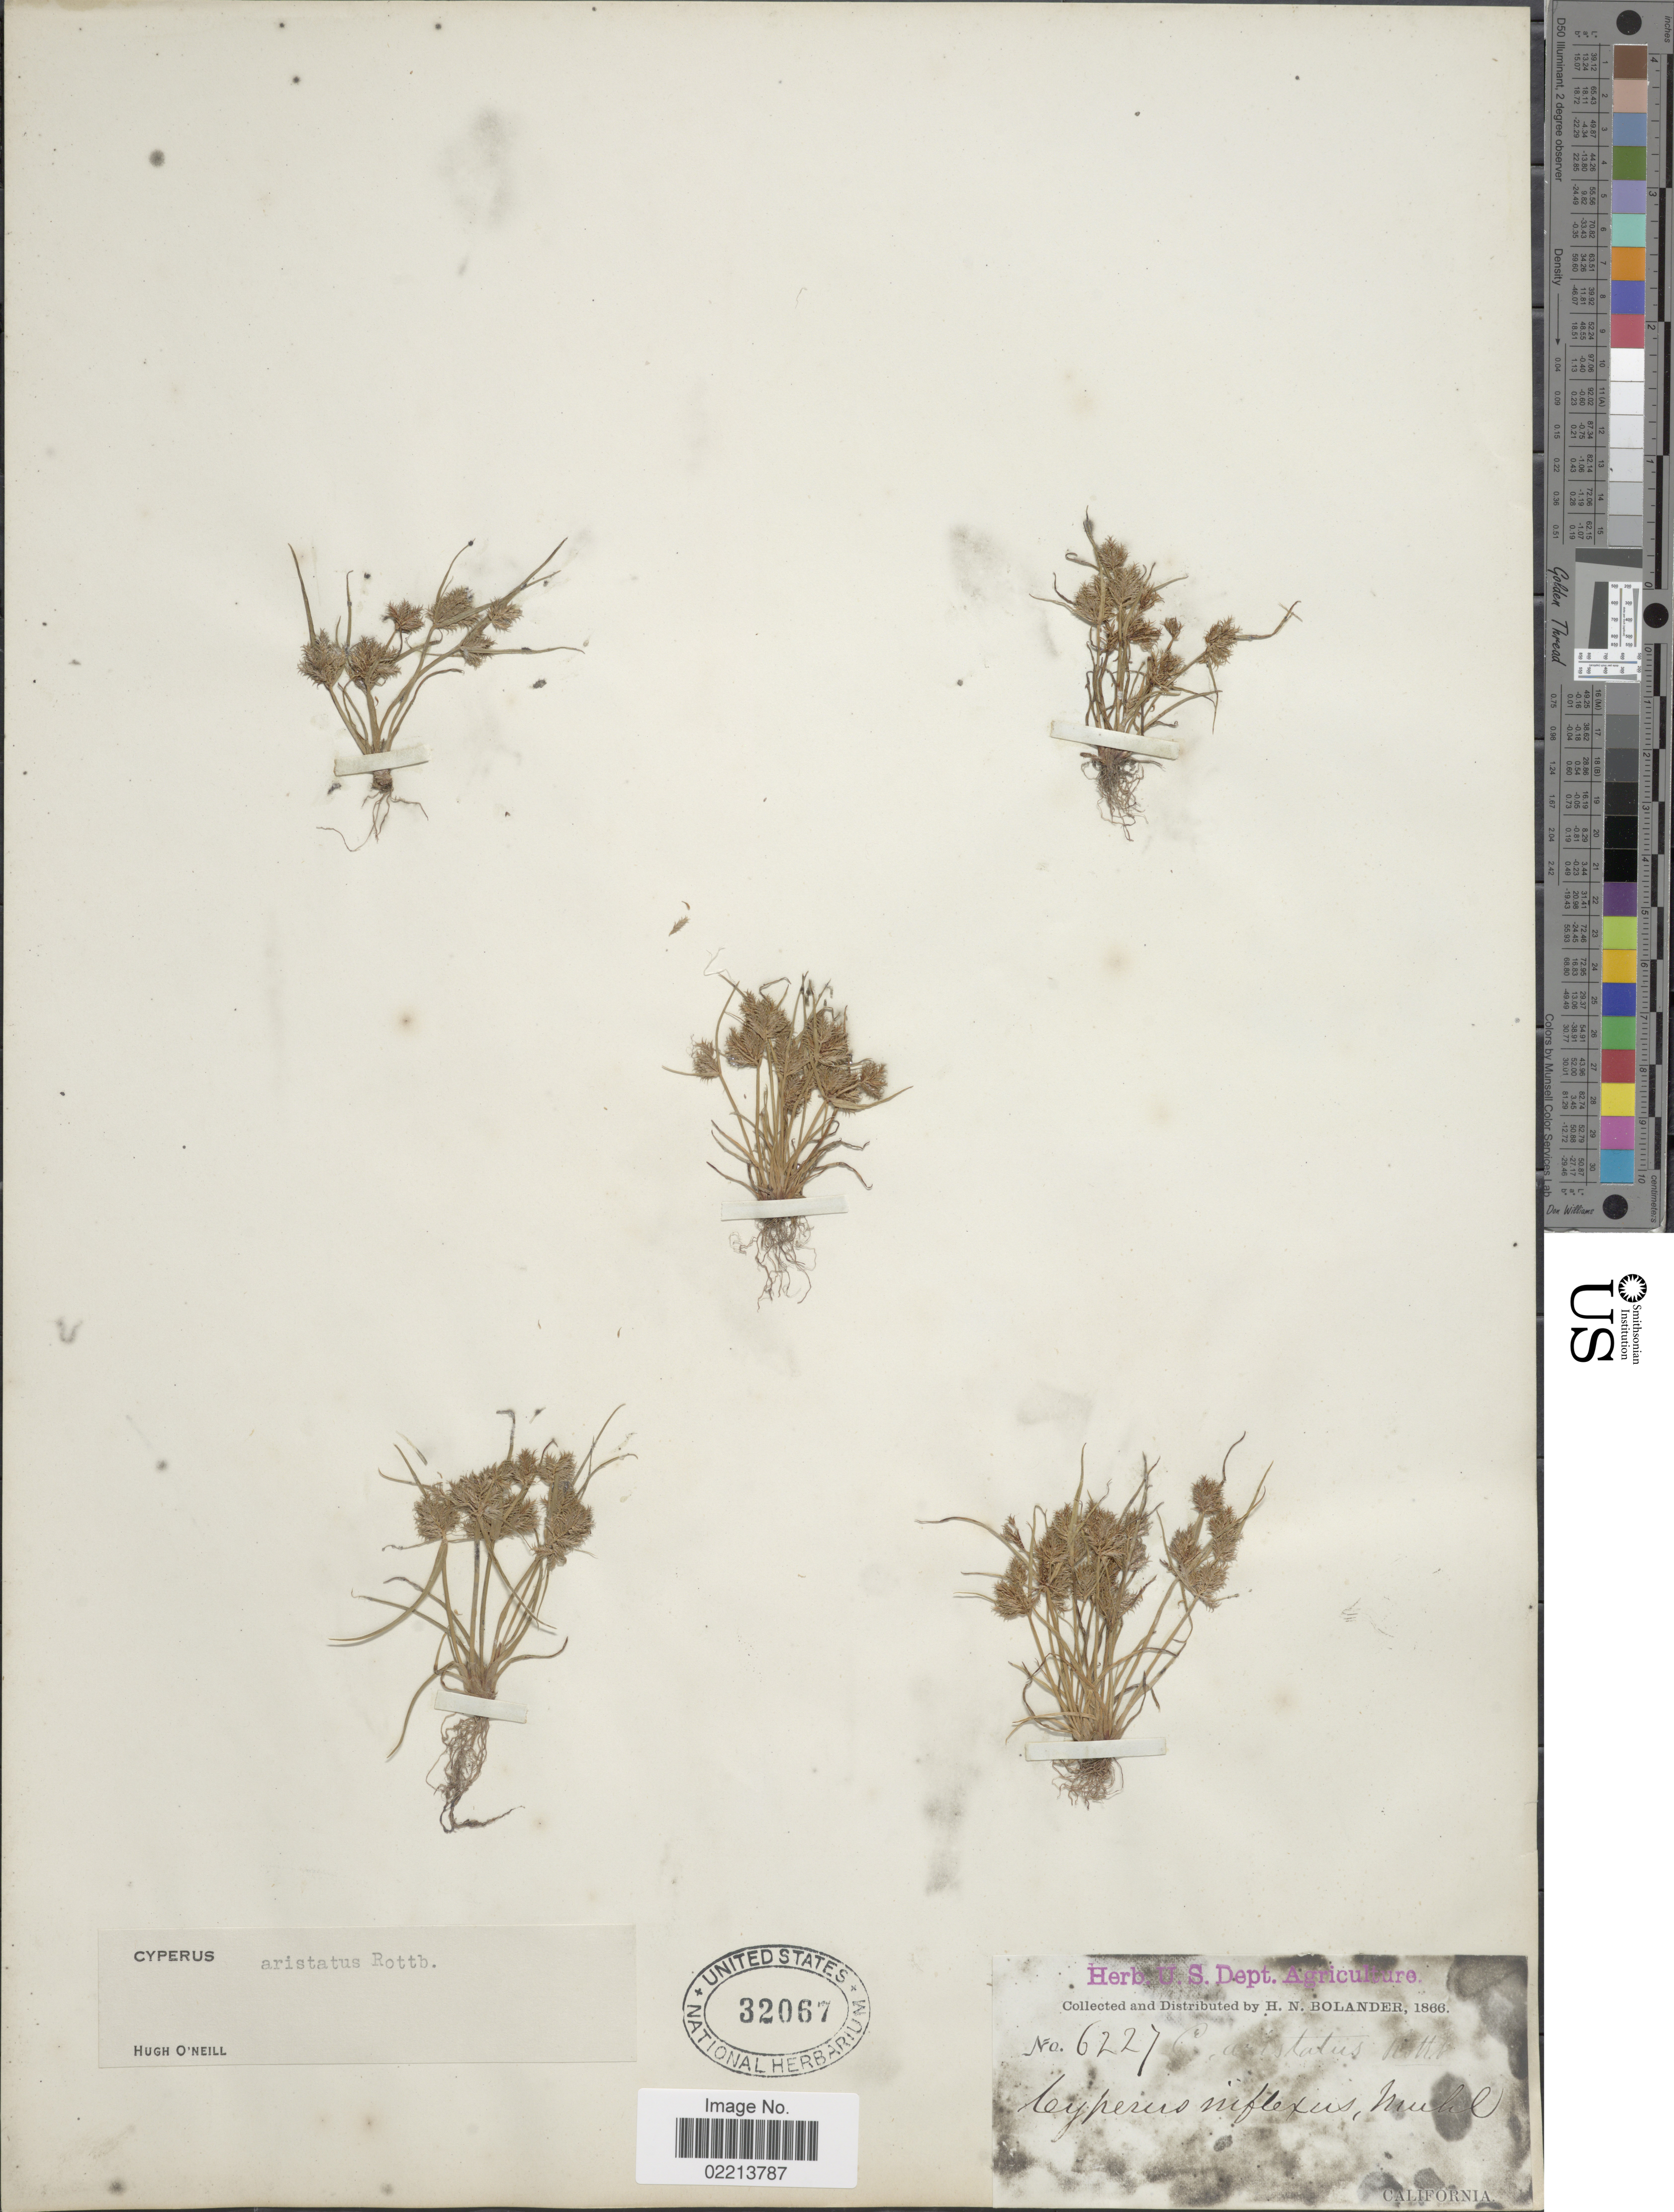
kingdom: Plantae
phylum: Tracheophyta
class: Liliopsida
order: Poales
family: Cyperaceae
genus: Cyperus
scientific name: Cyperus squarrosus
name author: L.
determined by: Strong, Mark T., (BOT), Smithsonian Institution - National Museum of Natural History (UNITED STATES)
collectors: H. Bolander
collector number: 6227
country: United States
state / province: California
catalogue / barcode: US 32067